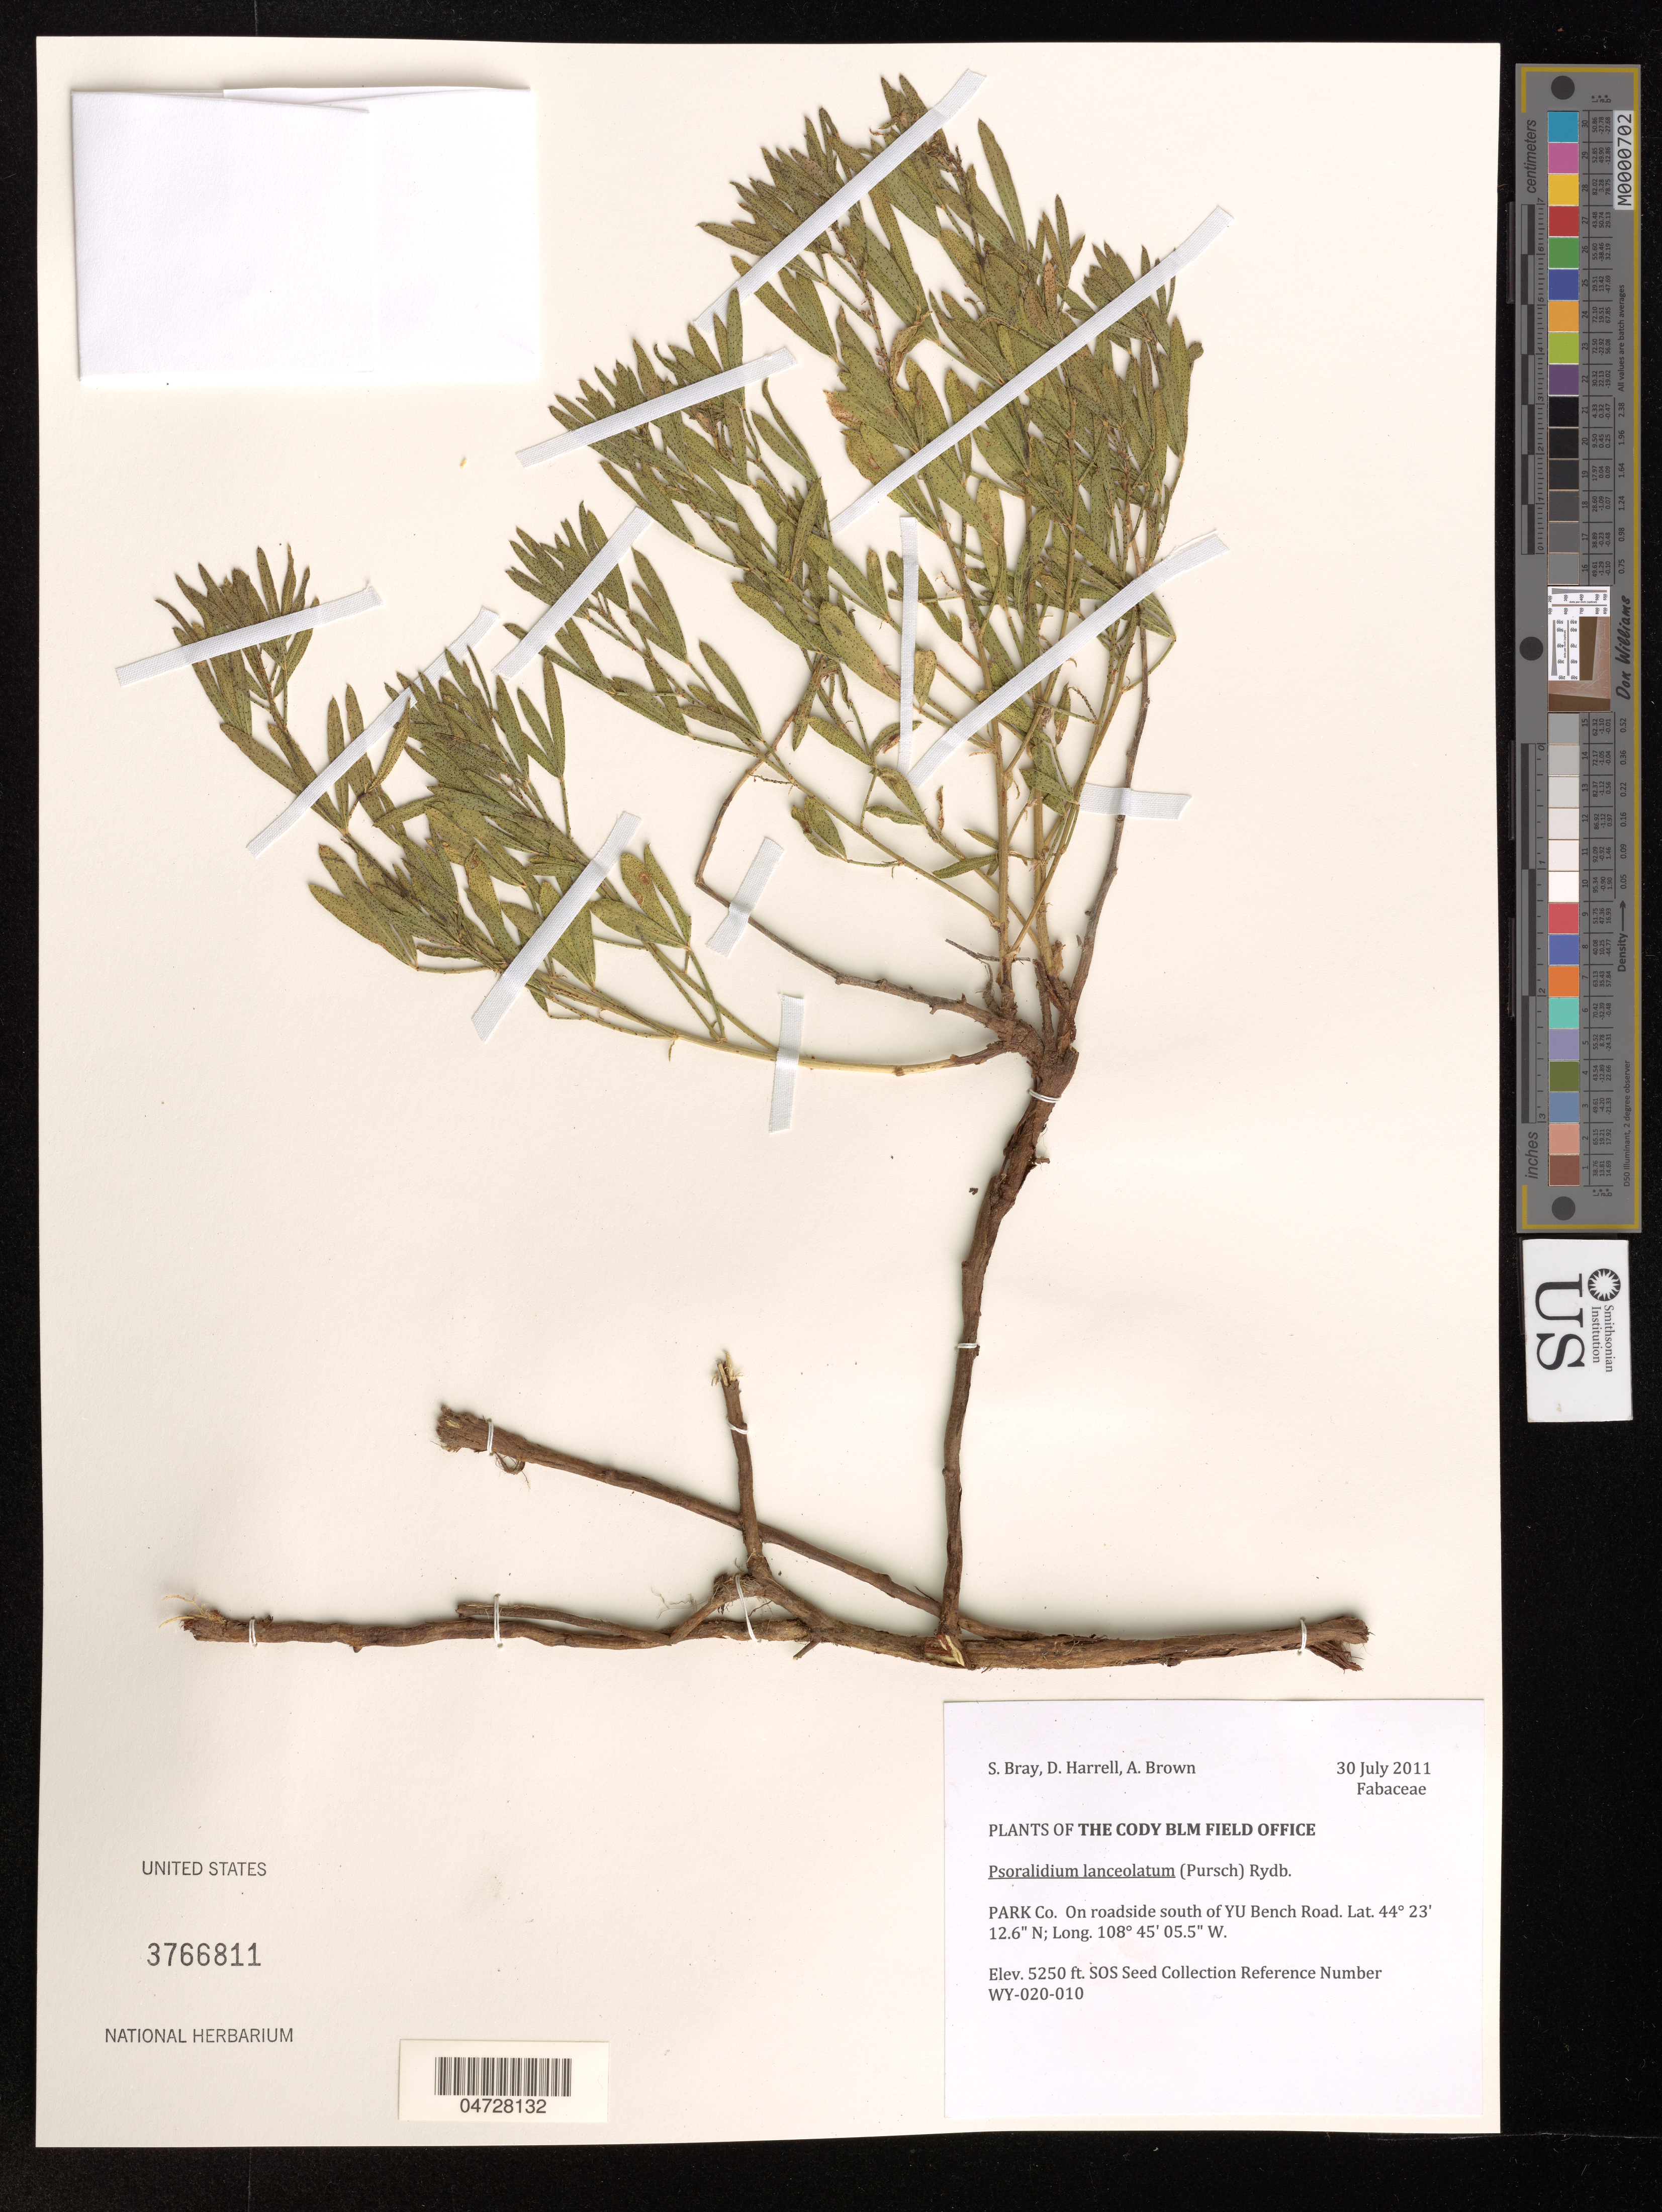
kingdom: Plantae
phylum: Tracheophyta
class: Magnoliopsida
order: Fabales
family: Fabaceae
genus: Psoralidium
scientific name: Psoralidium lanceolatum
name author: (Pursh) Rydb.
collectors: S. Bray, D. Harrell & A. Brown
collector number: WY-020-010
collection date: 2011-07-30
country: United States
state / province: Wyoming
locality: The Cody BLM Field Office. Park Co. On roadside south of YU Bench Road.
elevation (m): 1600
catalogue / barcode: US 3766811